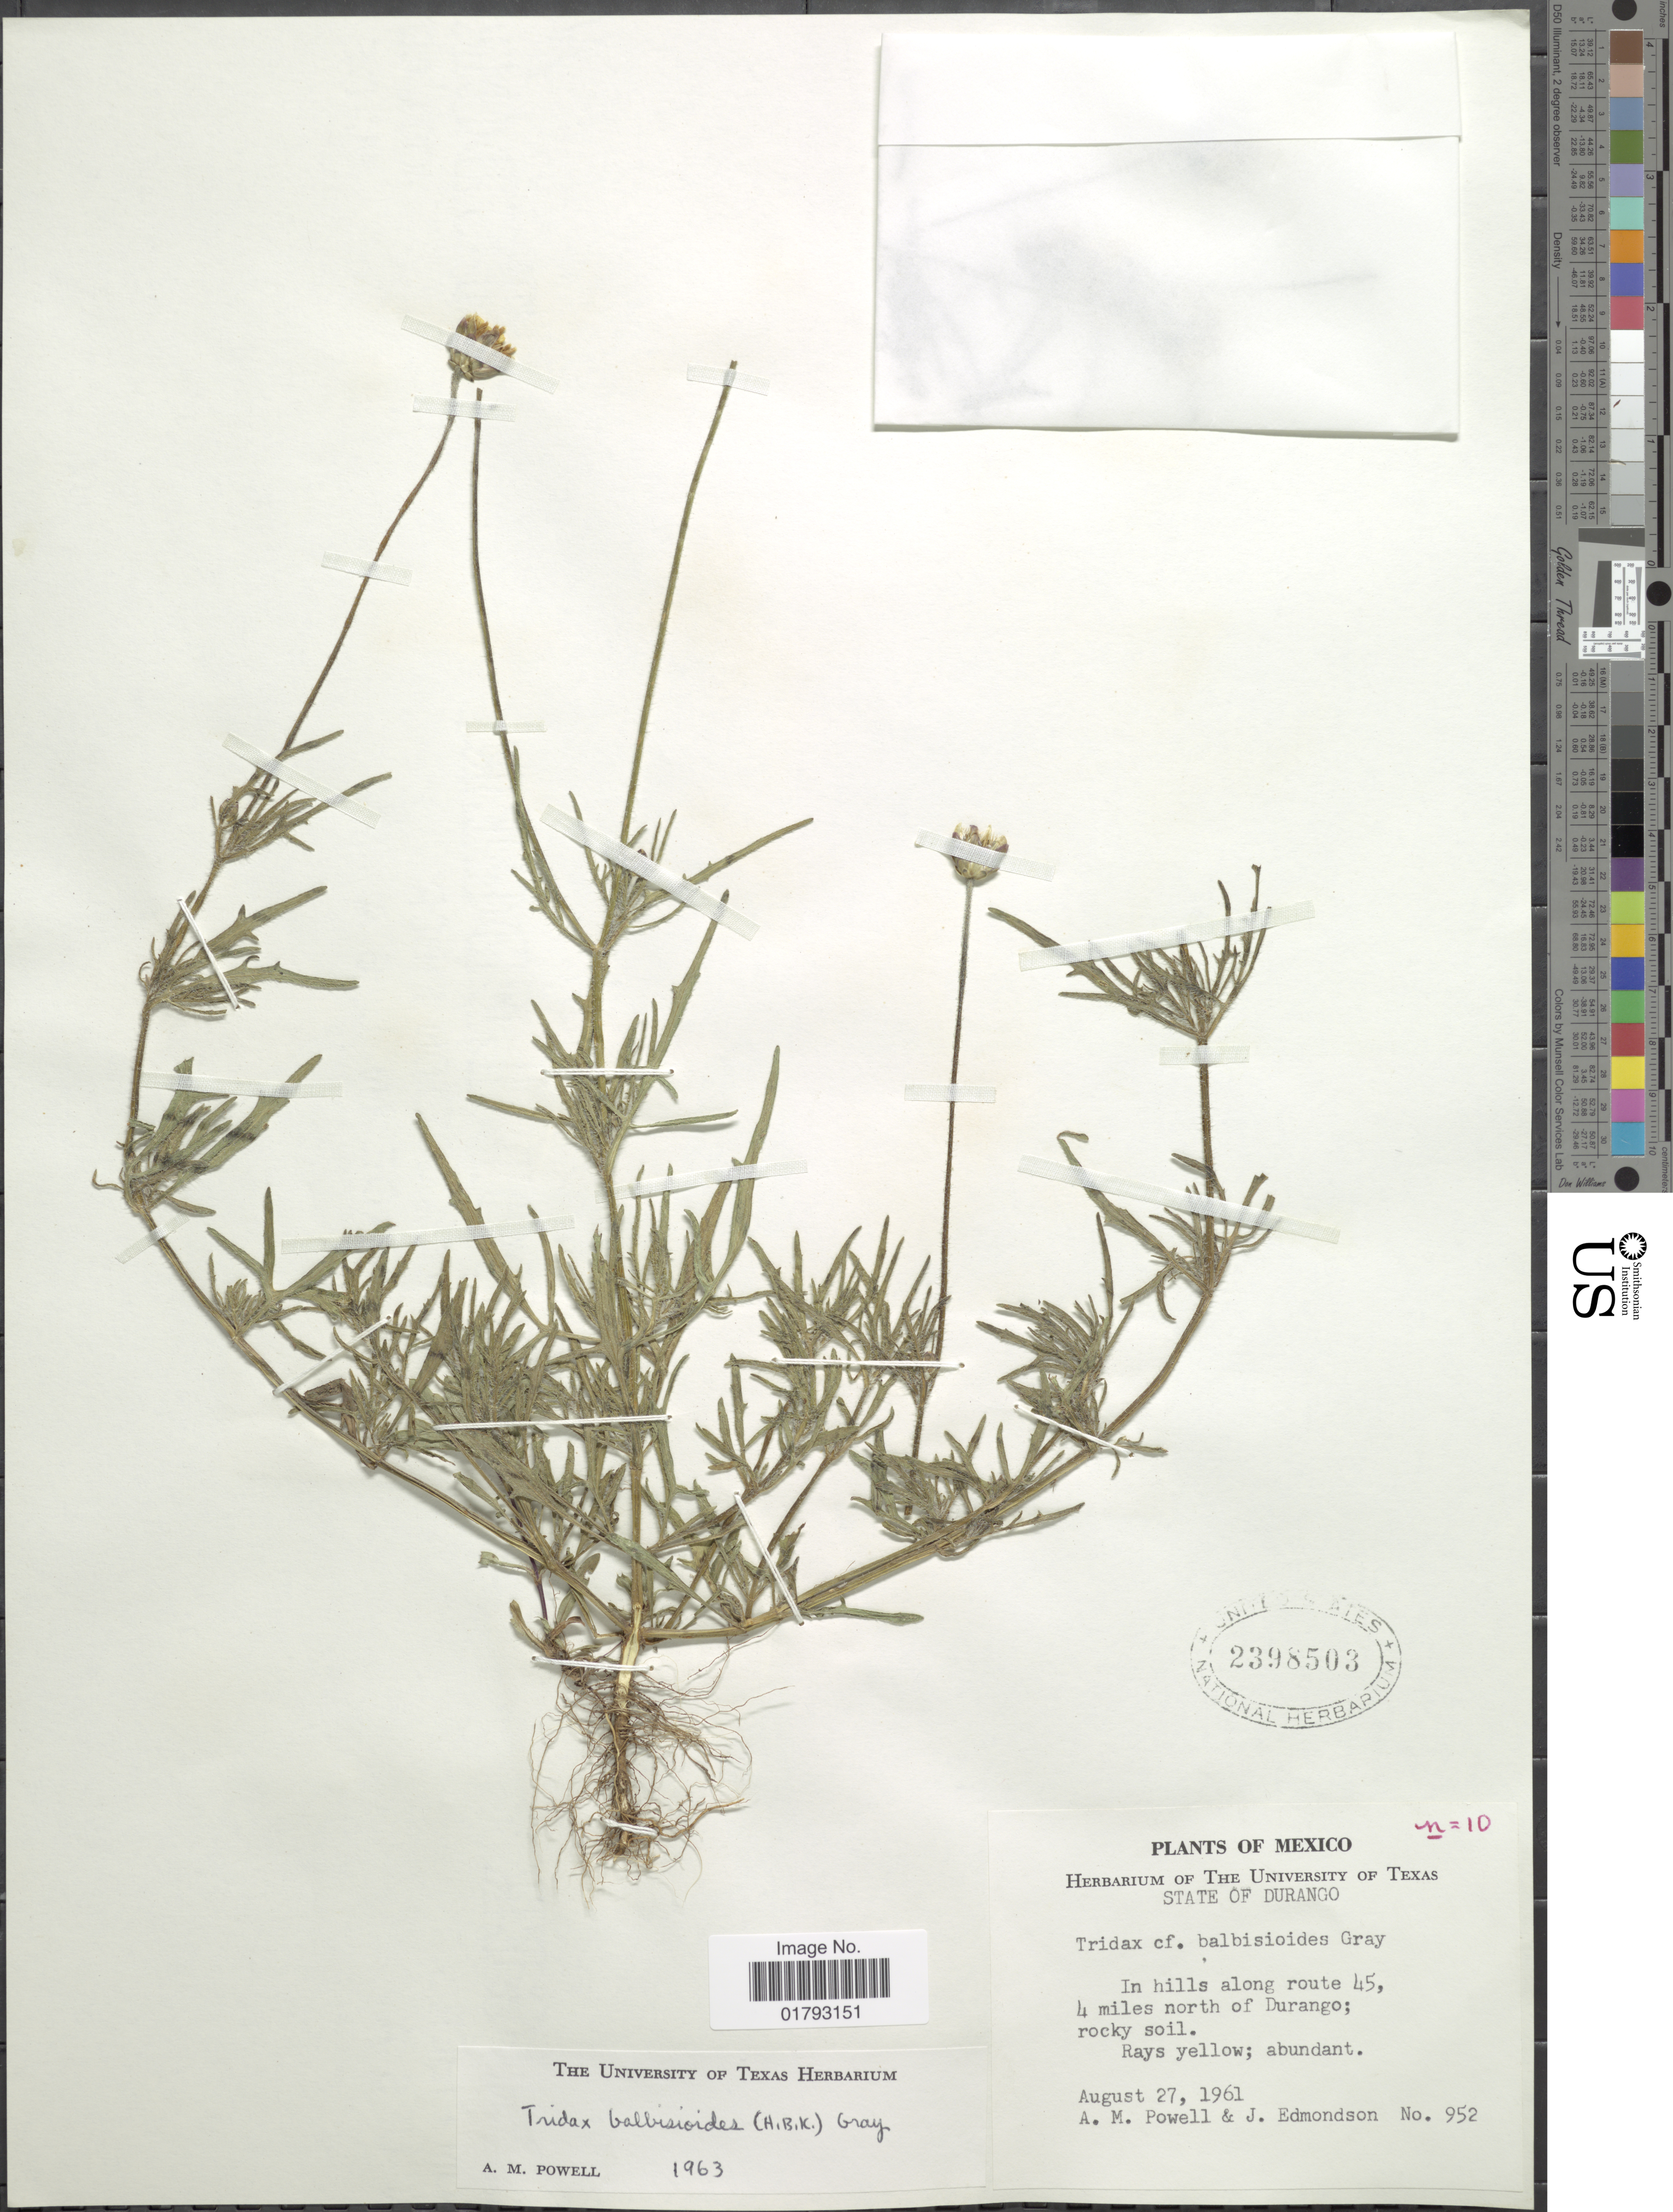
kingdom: Plantae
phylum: Tracheophyta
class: Magnoliopsida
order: Asterales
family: Asteraceae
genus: Tridax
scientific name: Tridax balbisioides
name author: (Kunth) A. Gray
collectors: A. M. Powell & J. Edmondson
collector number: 952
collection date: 1961-08-27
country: Mexico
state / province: Durango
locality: State of Durango. In hills along route 45, 4 miles north of Durango.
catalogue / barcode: US 2398503